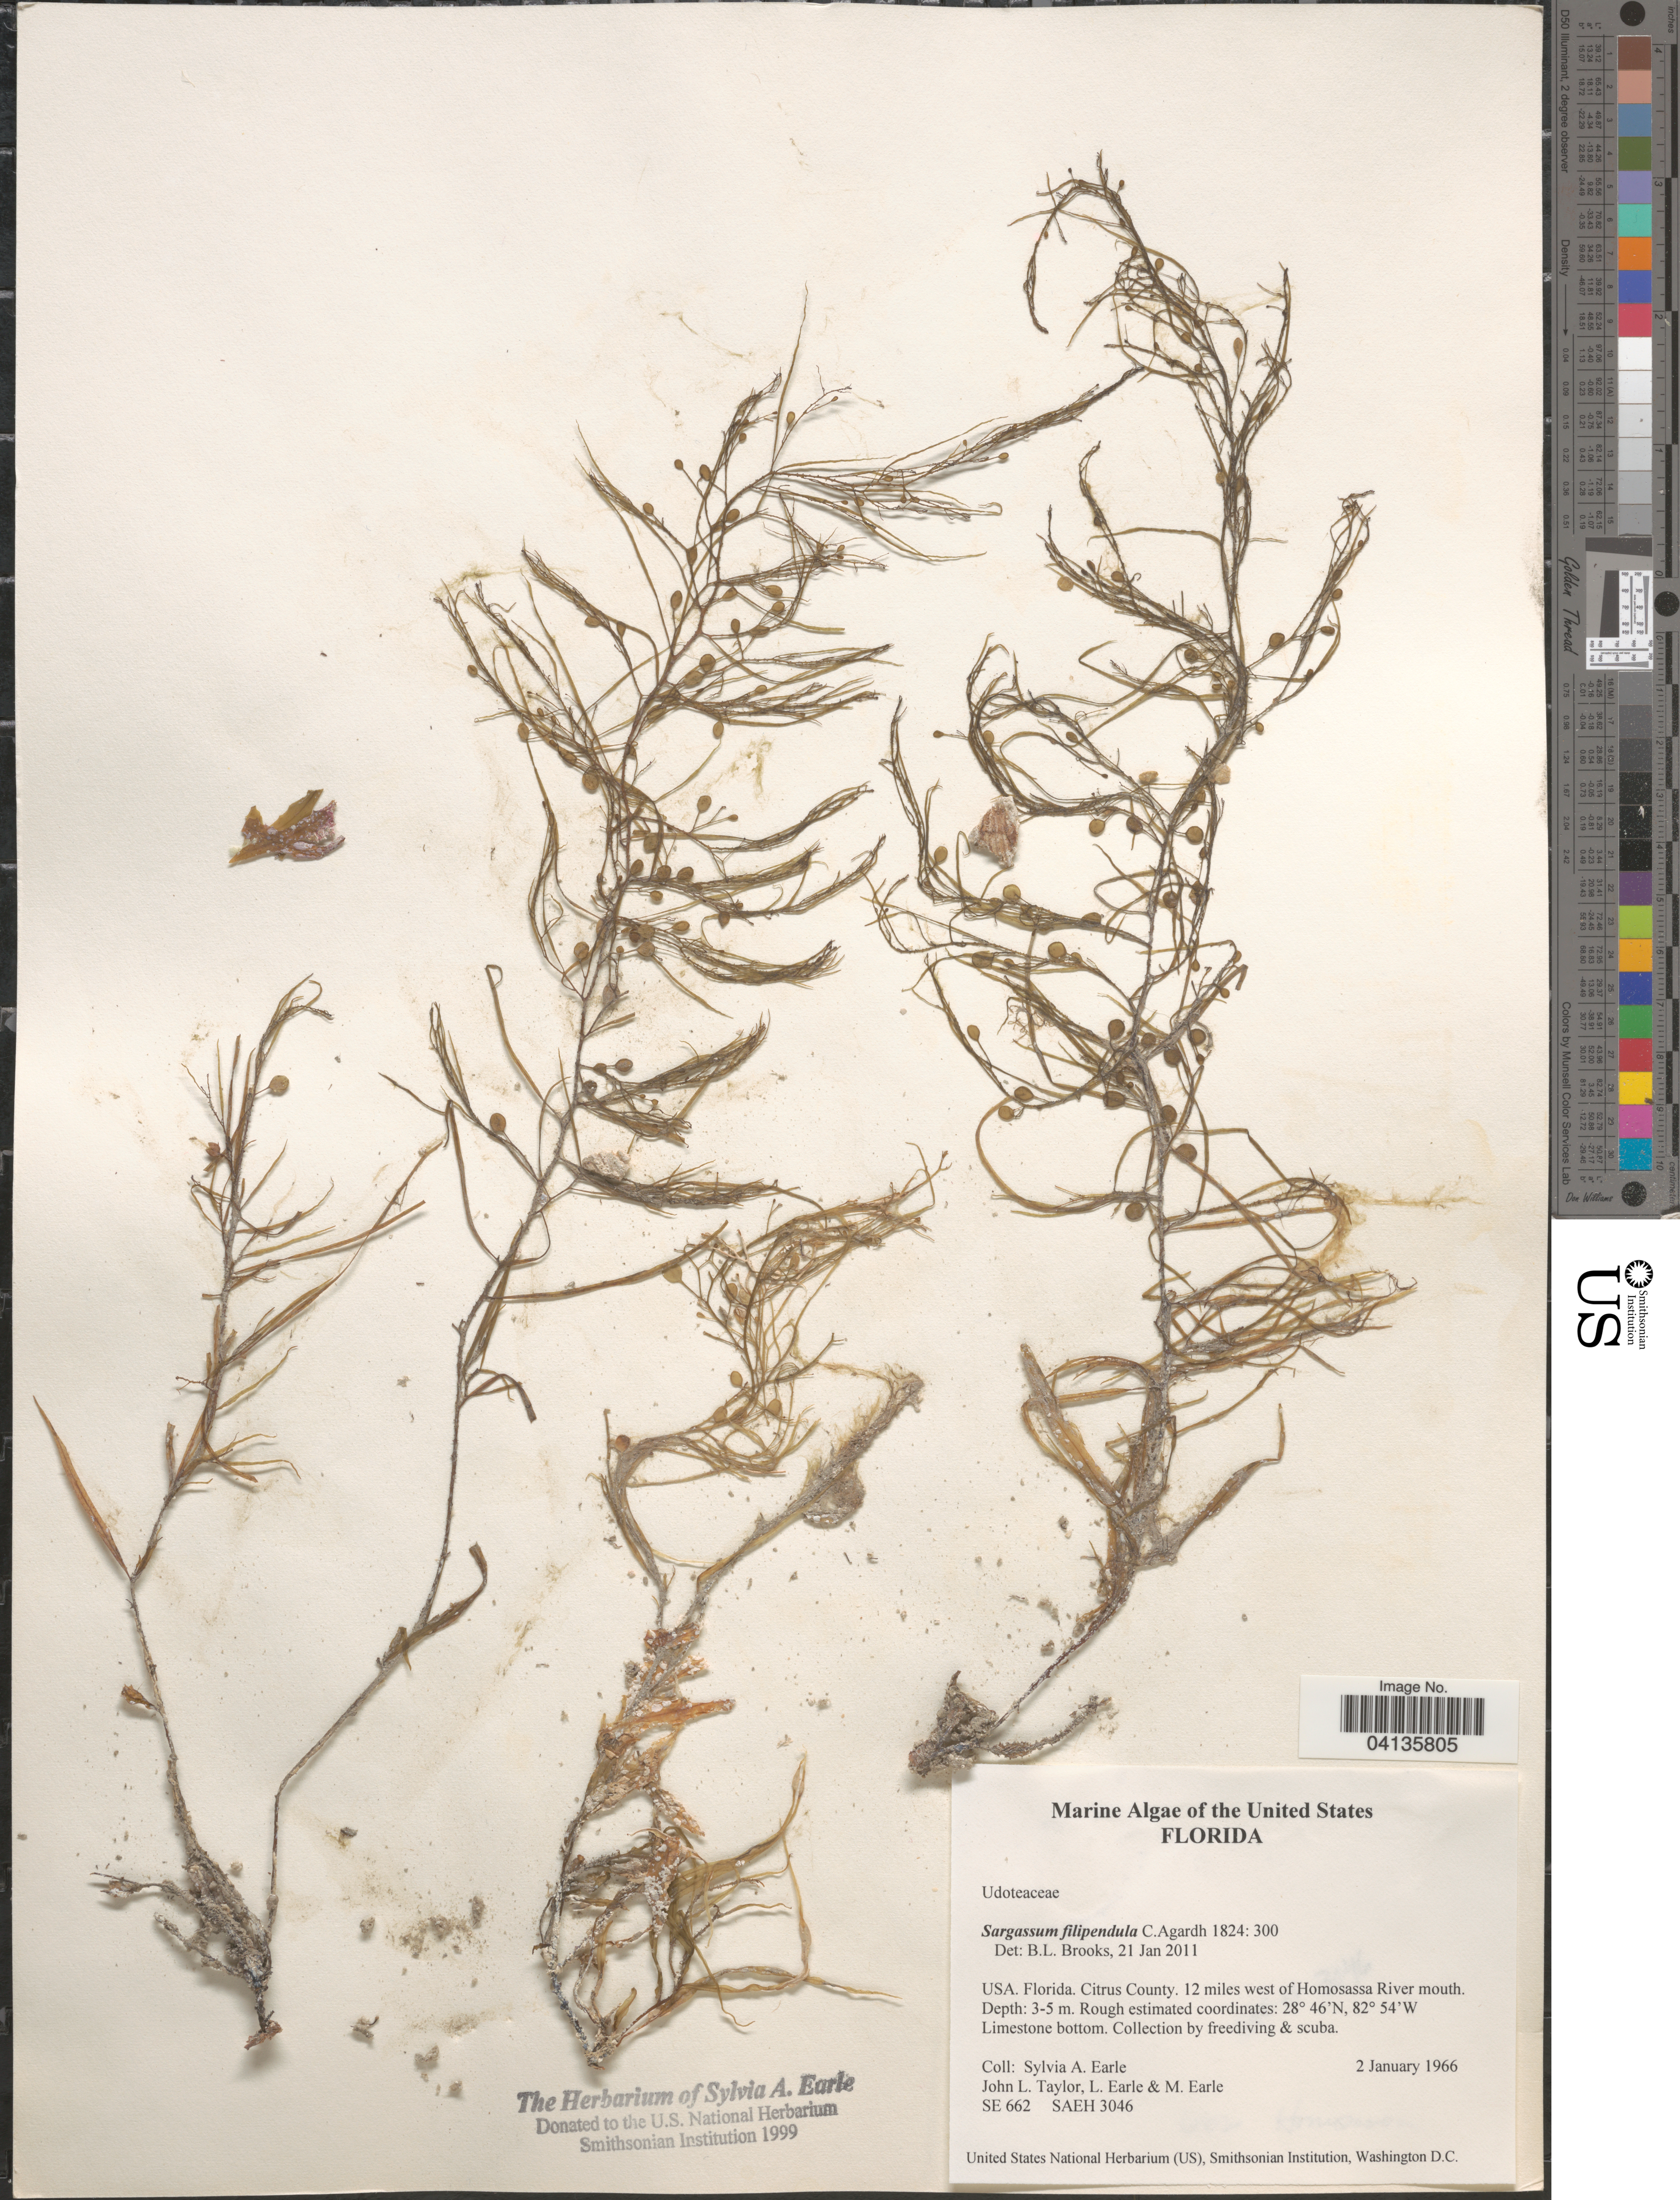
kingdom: Chromista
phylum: Ochrophyta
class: Phaeophyceae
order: Fucales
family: Sargassaceae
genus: Sargassum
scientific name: Sargassum filipendula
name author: C. Agardh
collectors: S. A. Earle, J. L. Taylor, L. Earle & M. Earle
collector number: SE 662 / SAEH 3046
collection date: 1966-01-02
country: United States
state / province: Florida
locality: Citrus County. 12 miles west of Homosassa River mouth.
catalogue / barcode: US 238637